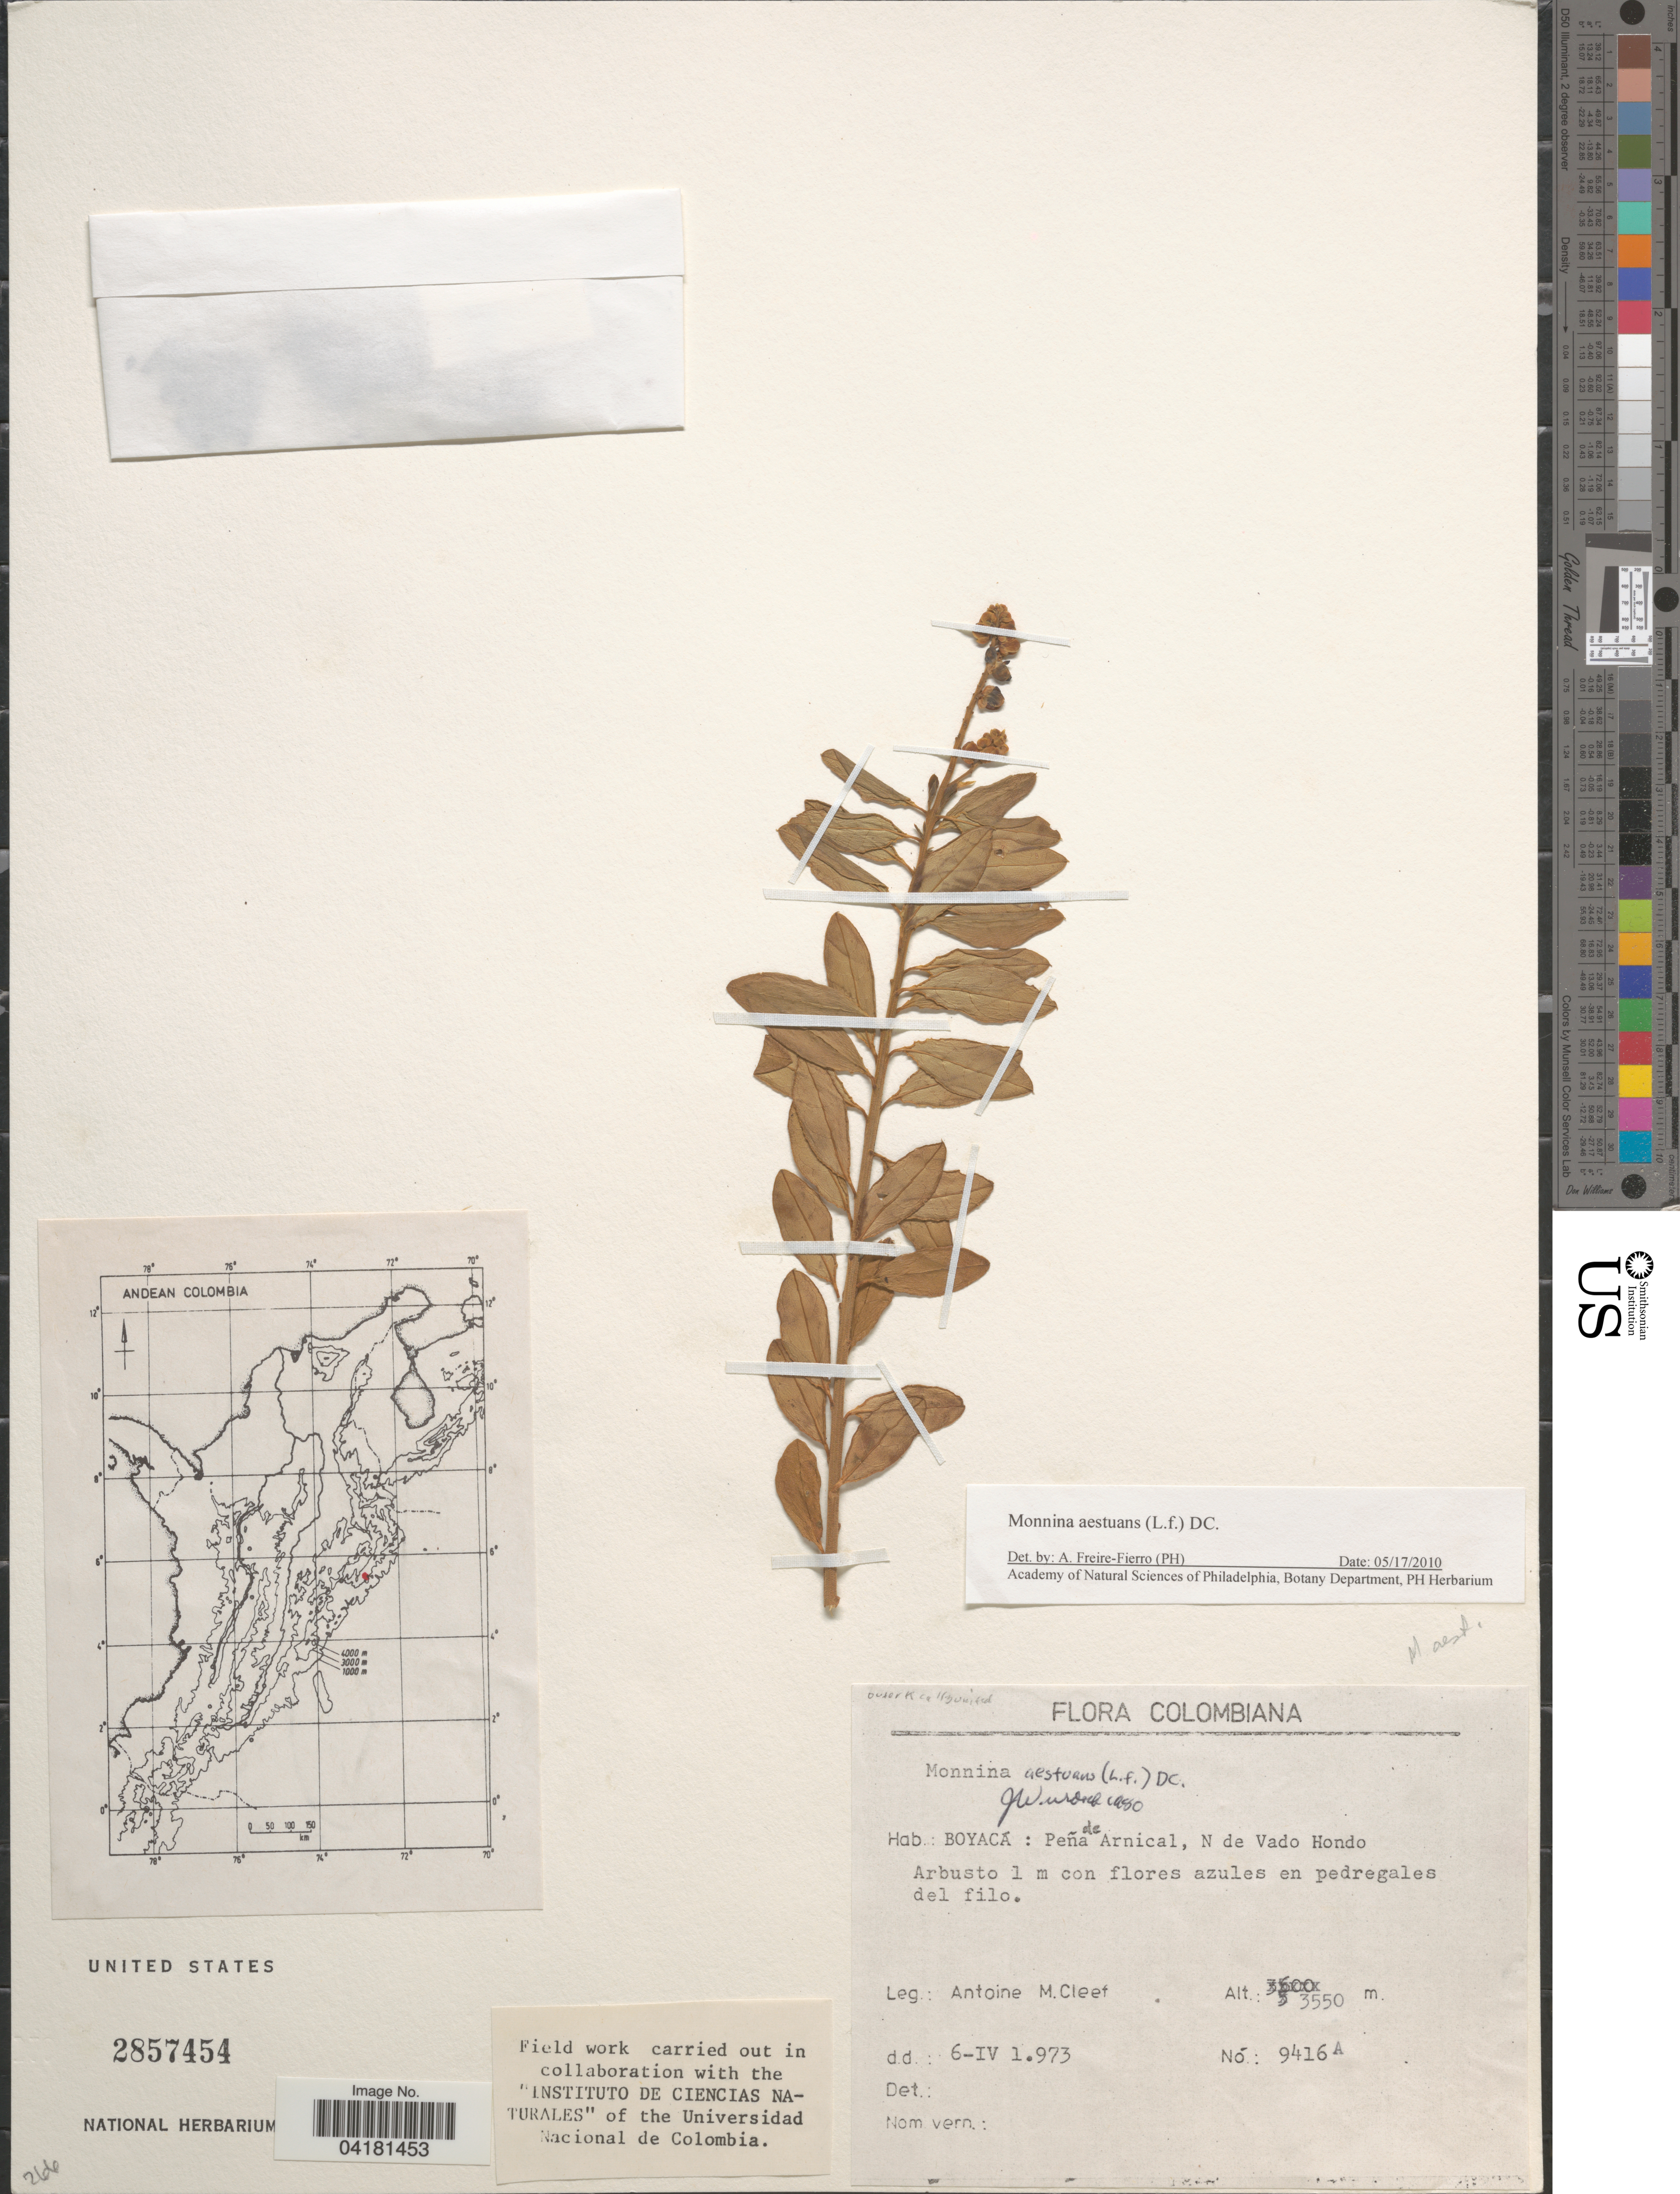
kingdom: Plantae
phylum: Tracheophyta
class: Magnoliopsida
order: Fabales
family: Polygalaceae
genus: Monnina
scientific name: Monnina aestuans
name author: (L. f.) DC.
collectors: A. M. Cleef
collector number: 9416A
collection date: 1973-04-06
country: Colombia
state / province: Boyacá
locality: Peña de Arnical, N de Vado Hondo.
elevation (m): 3550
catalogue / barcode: US 2857454